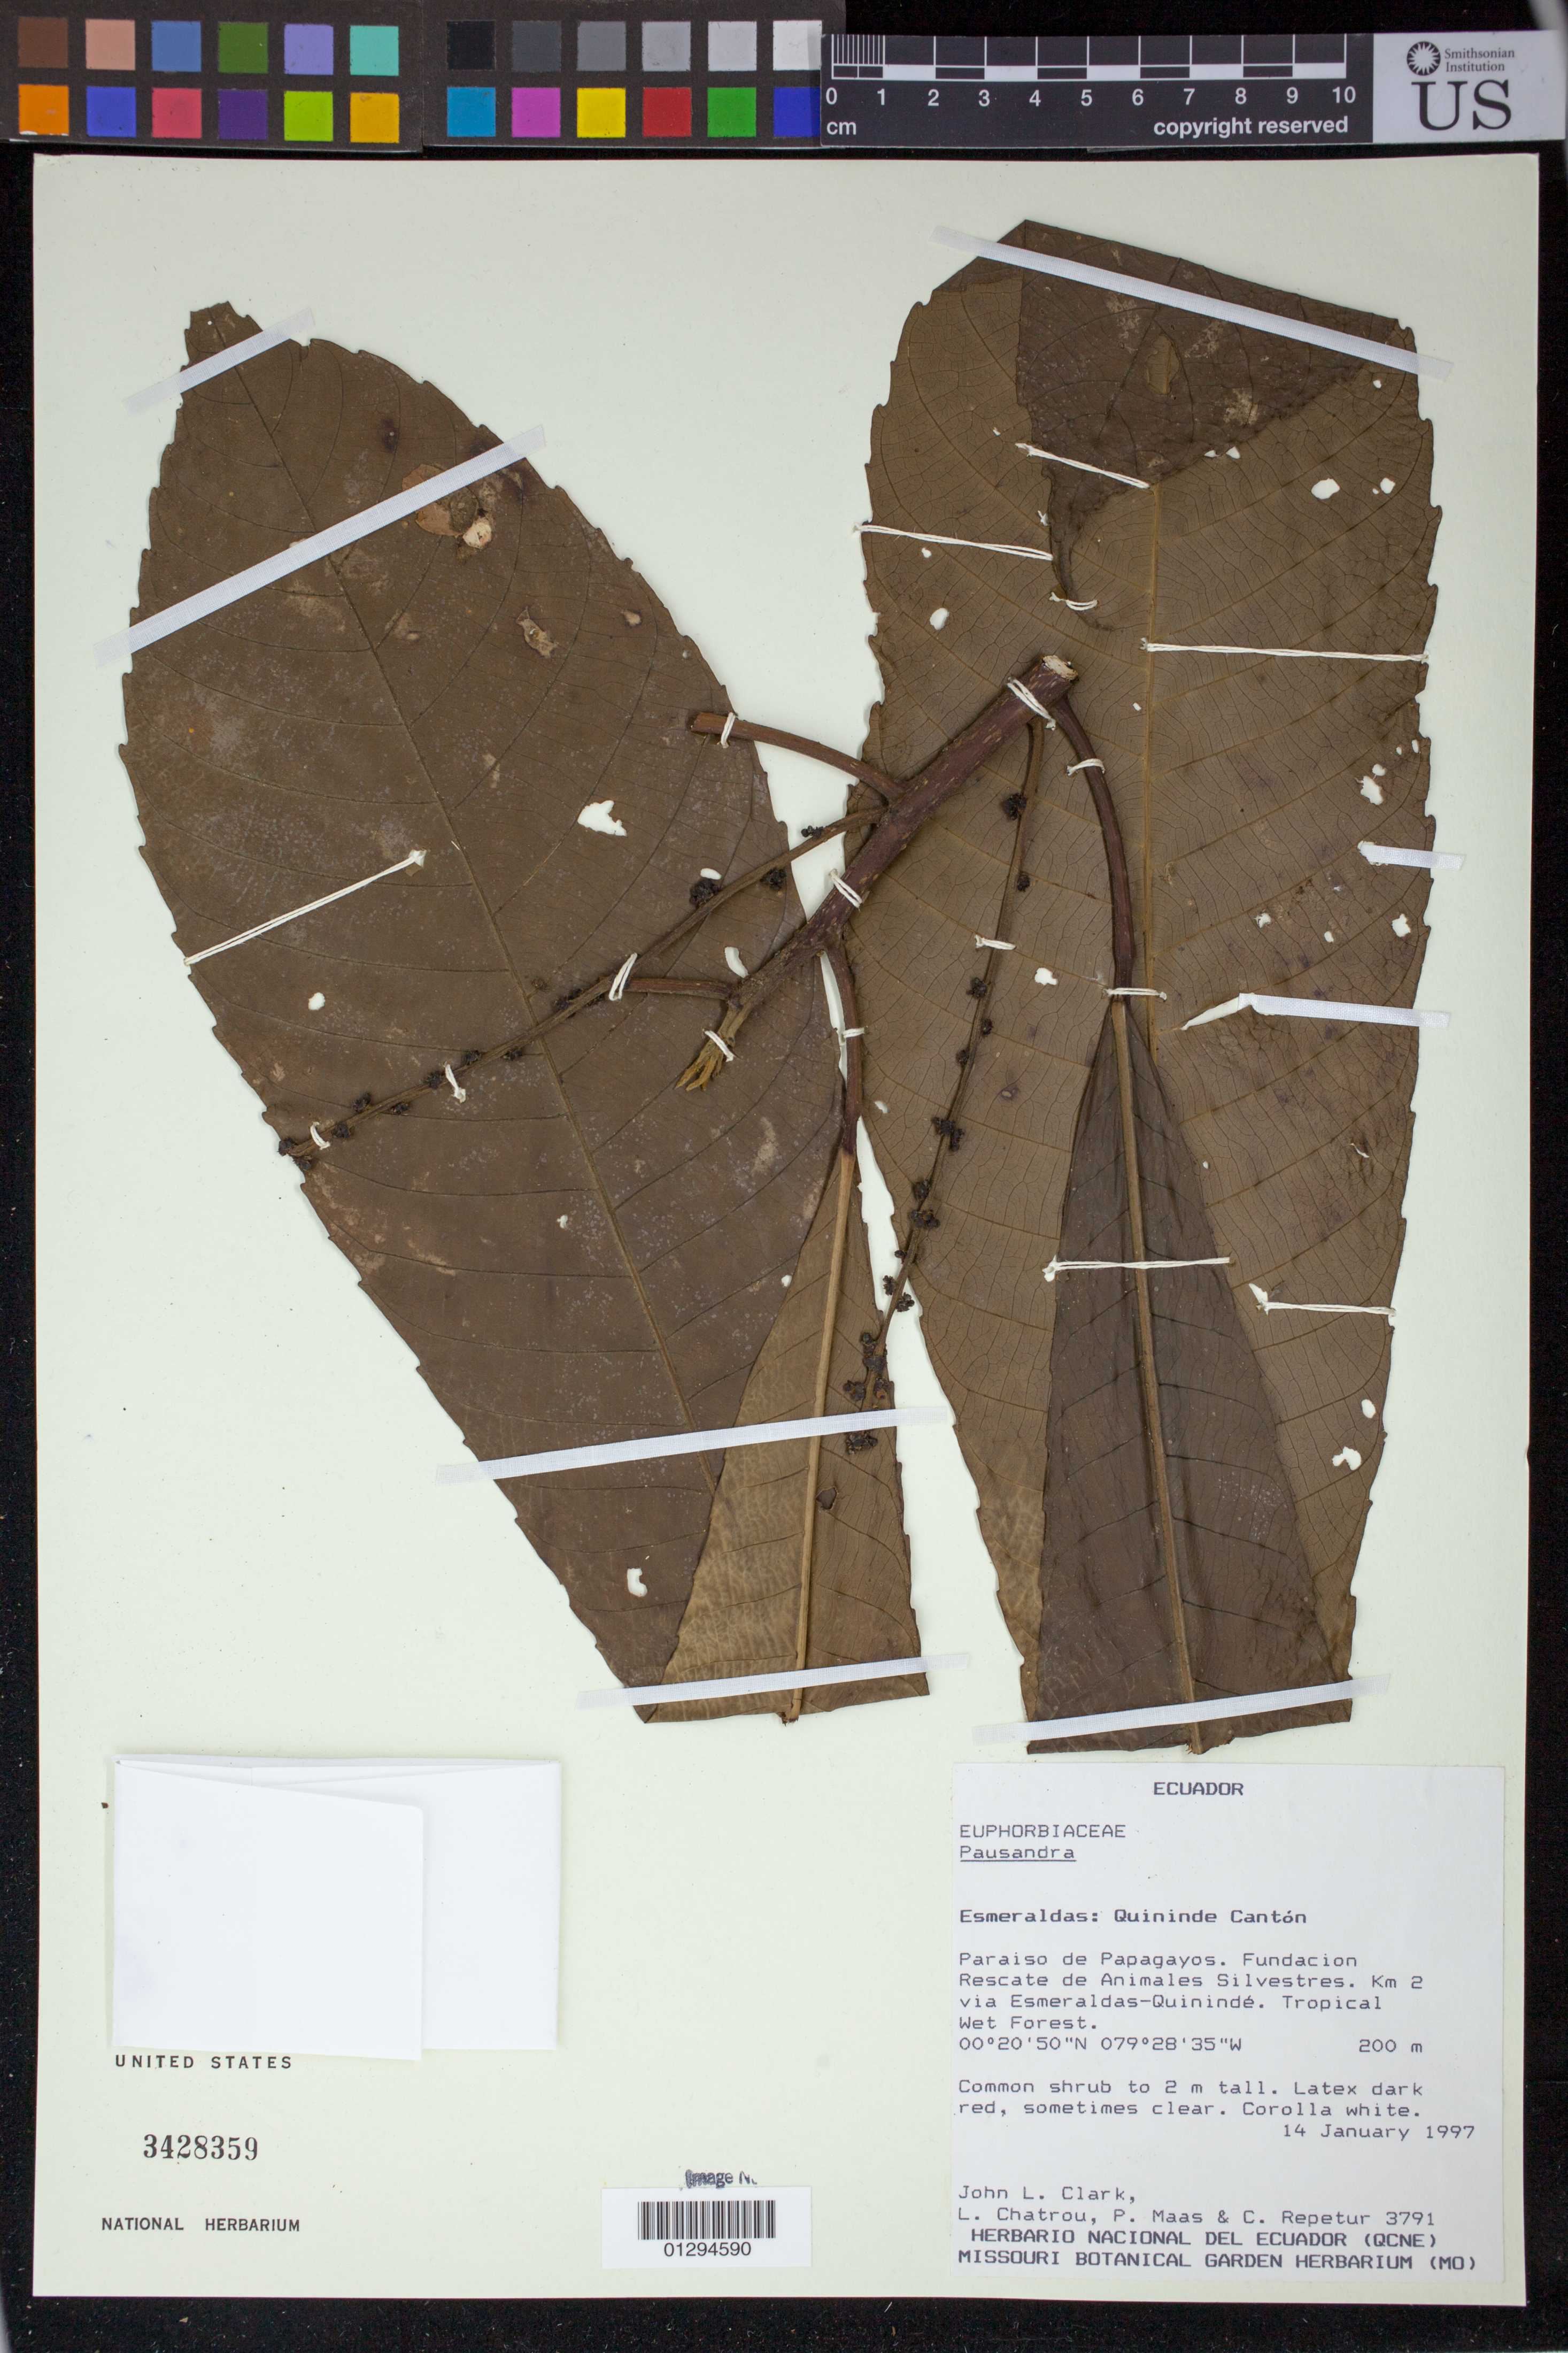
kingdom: Plantae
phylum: Tracheophyta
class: Magnoliopsida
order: Malpighiales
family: Euphorbiaceae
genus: Pausandra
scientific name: Pausandra sp.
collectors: J. L. Clark, L. W. Chatrou, P. Maas & C. Repetur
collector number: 3791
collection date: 1997-01-14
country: Ecuador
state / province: Esmeraldas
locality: Quininde Canton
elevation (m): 200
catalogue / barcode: US 3428359